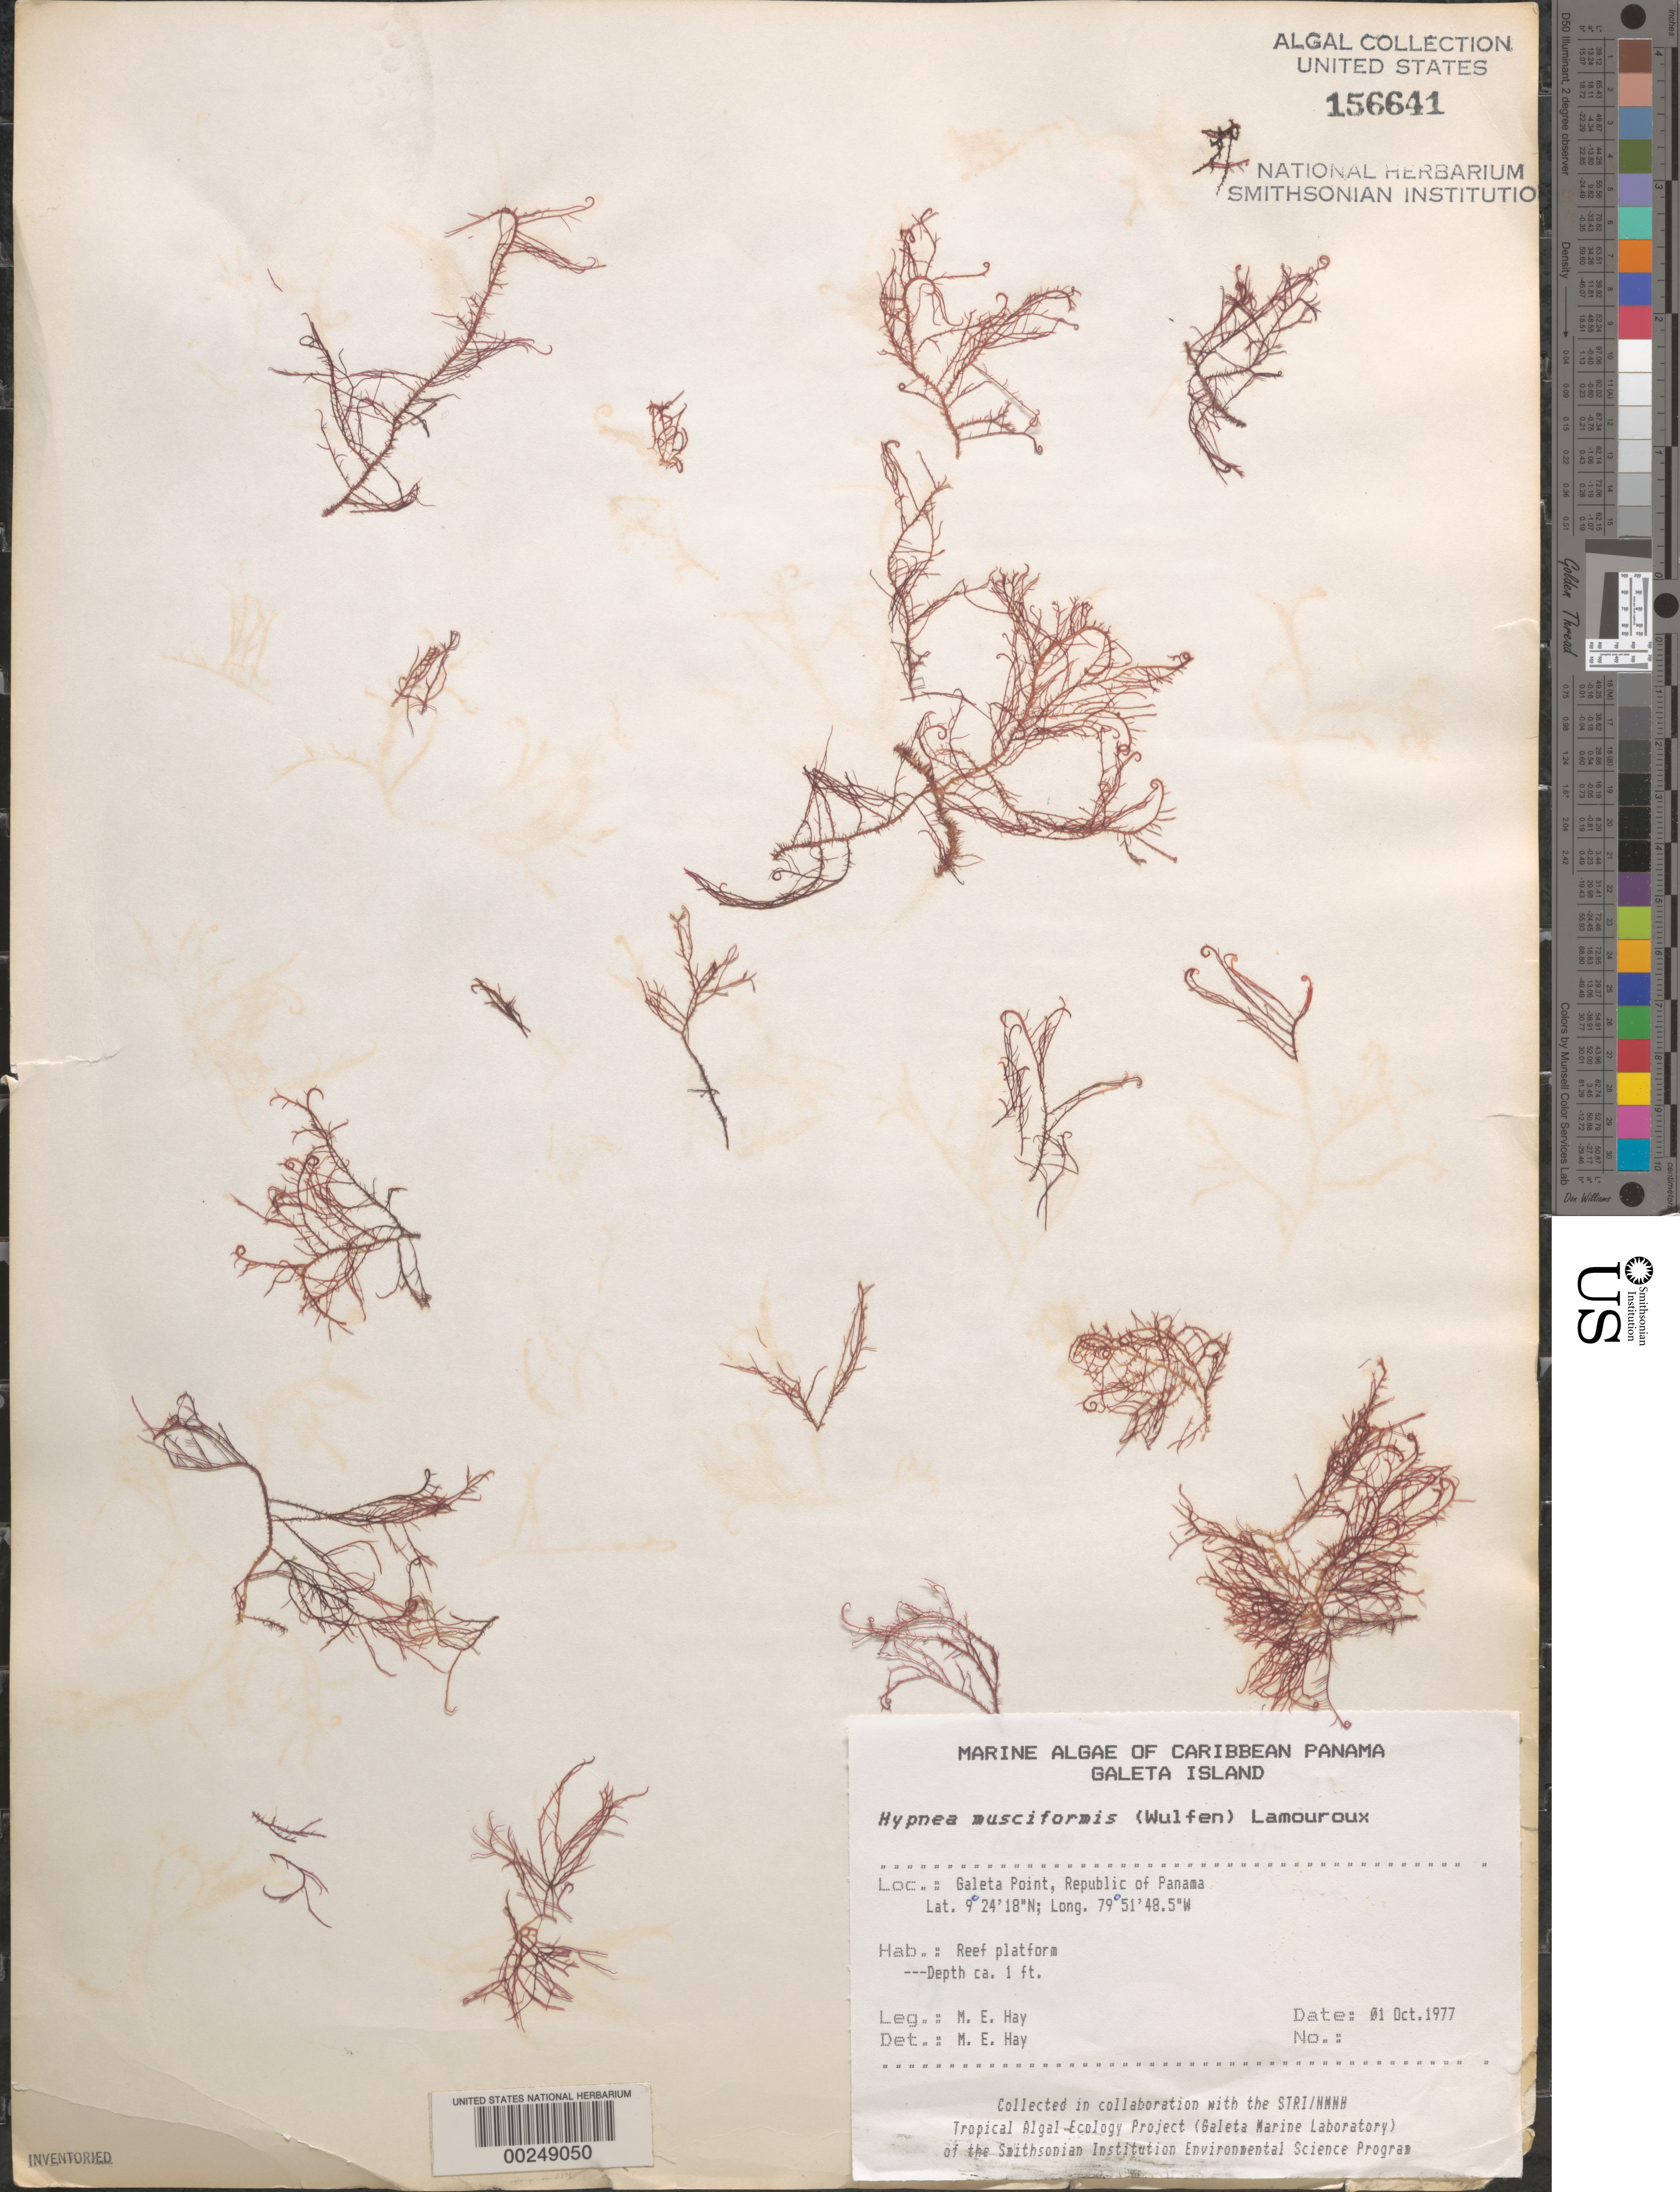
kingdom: Plantae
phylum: Rhodophyta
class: Florideophyceae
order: Gigartinales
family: Cystocloniaceae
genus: Hypnea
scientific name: Hypnea musciformis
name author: (Wulfen) J.V.Lamouroux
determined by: Hay, M. E.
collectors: M. E. Hay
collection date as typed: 01 Oct 1977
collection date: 1977-10-01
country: Panama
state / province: Colón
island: Galeta Island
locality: Galeta Point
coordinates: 9 24' 18" N, 79 51' 48.5" W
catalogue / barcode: US 156641